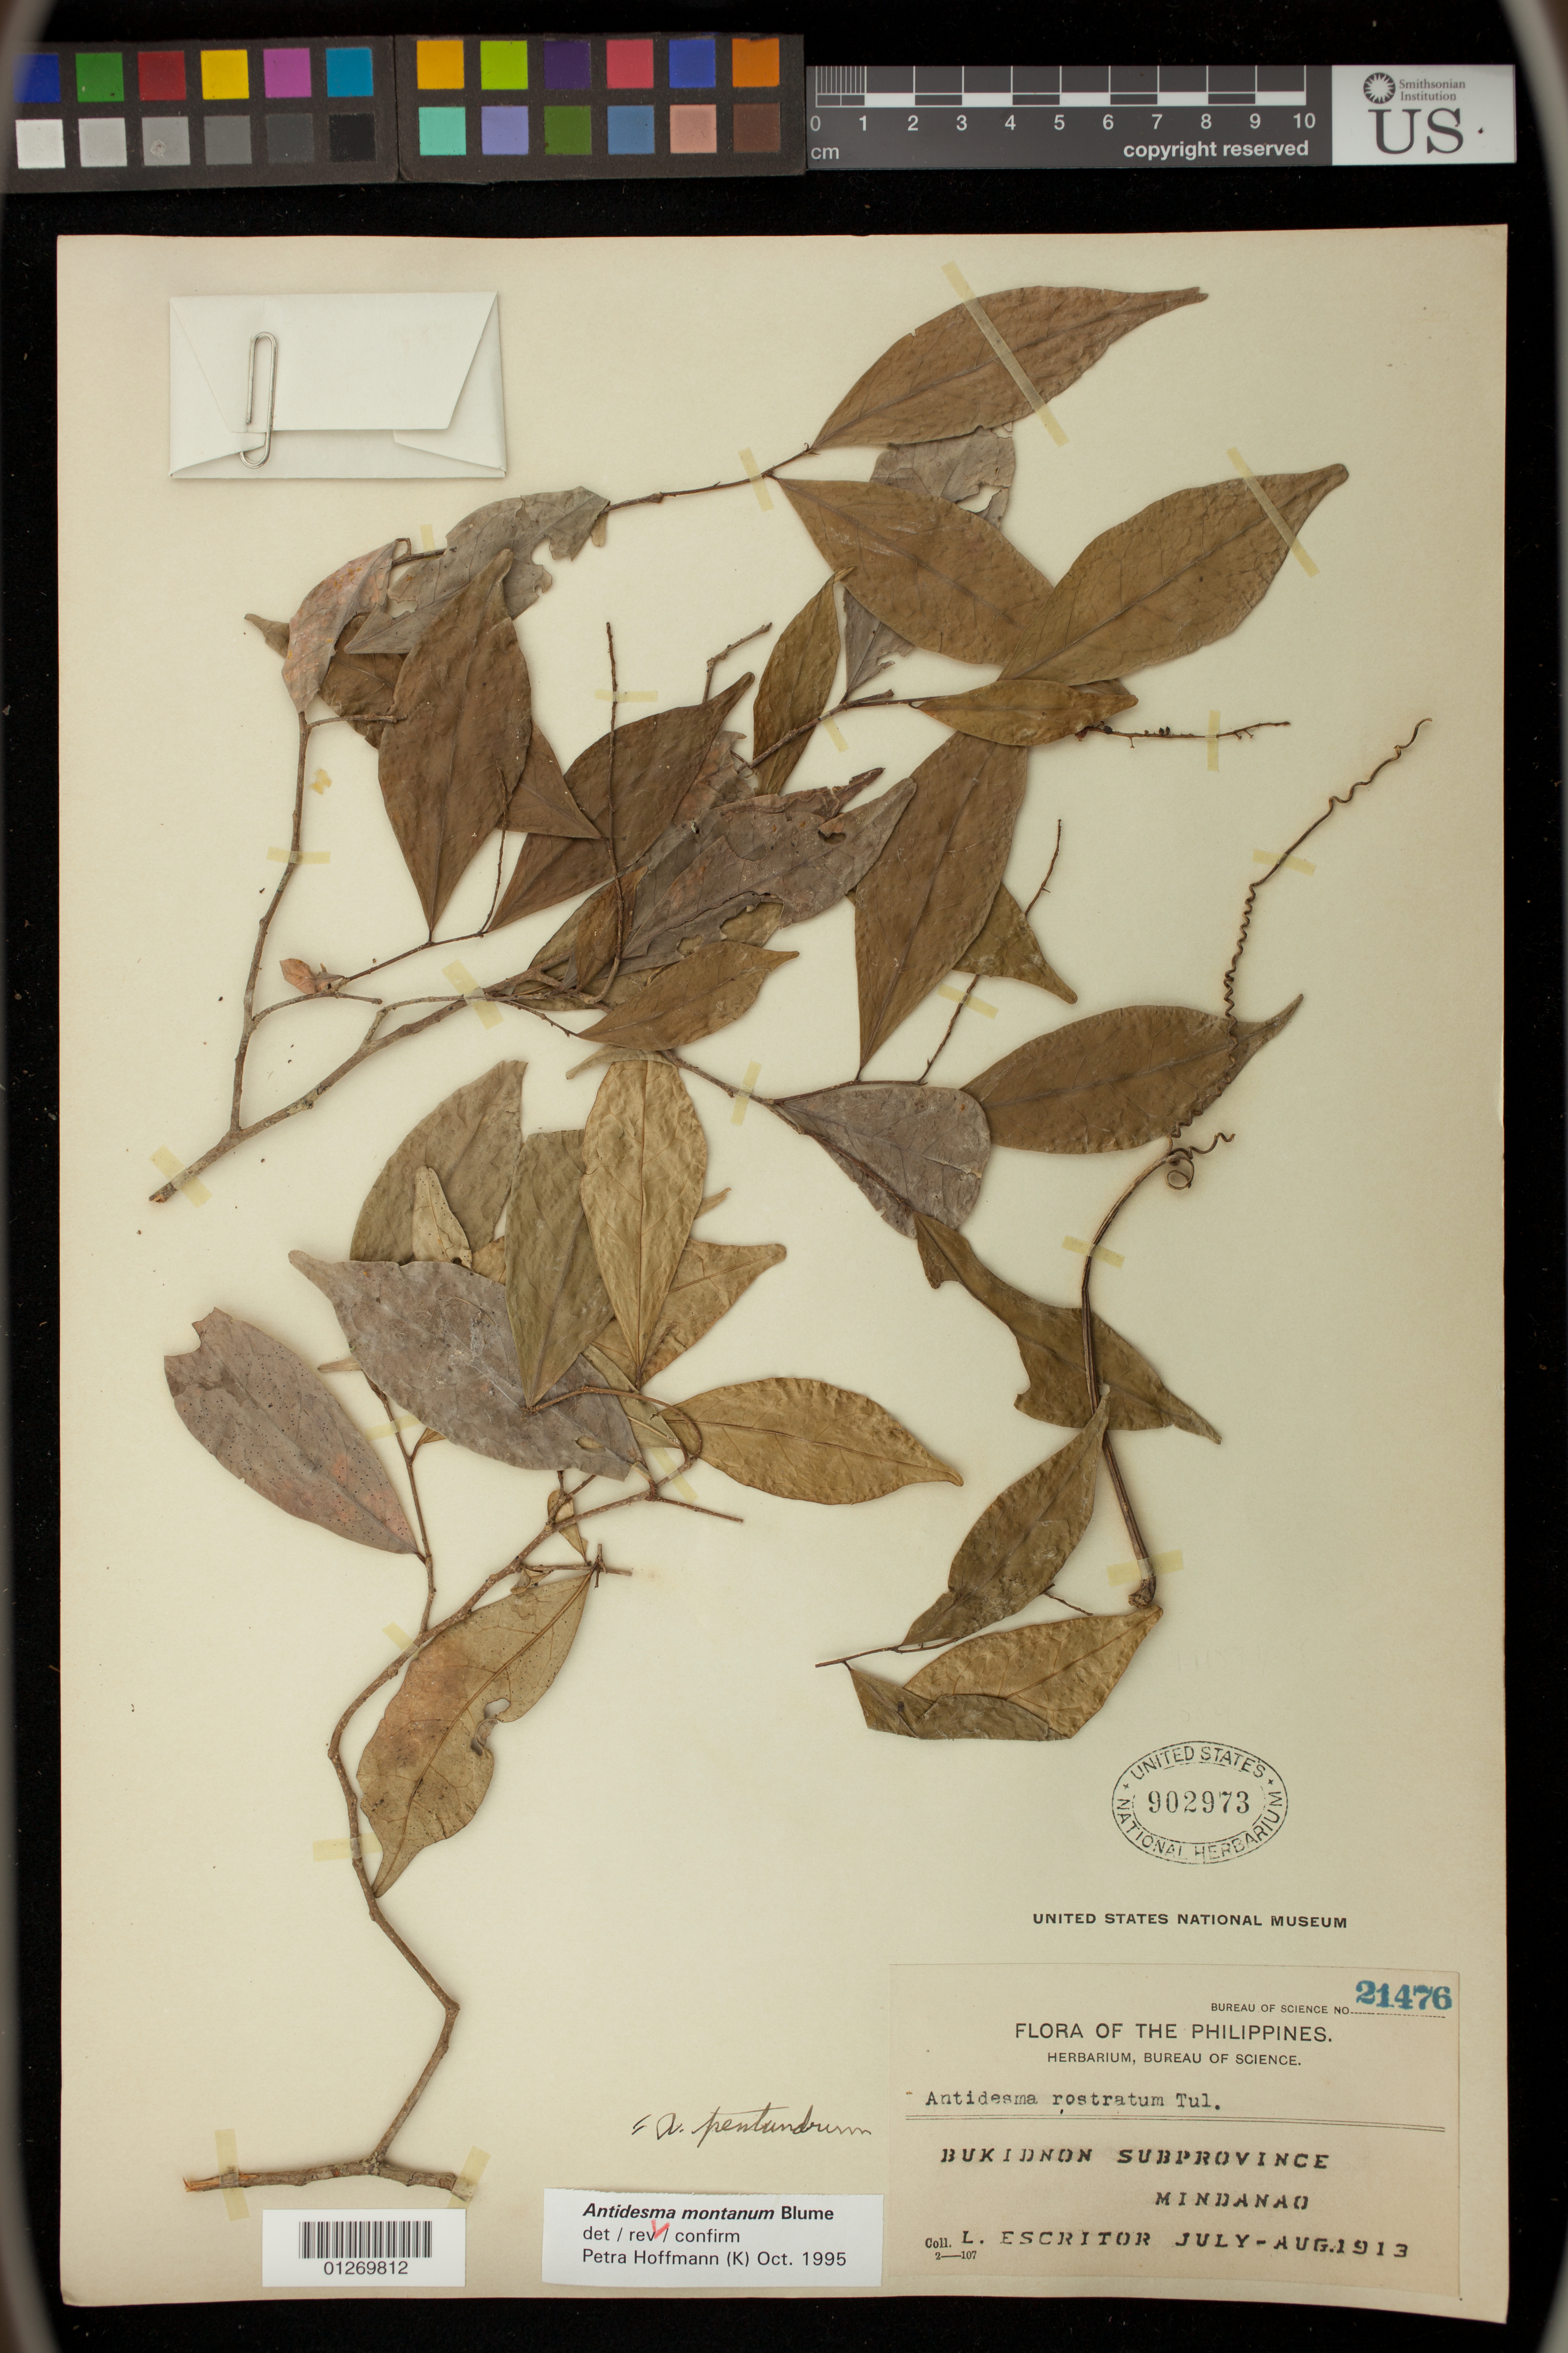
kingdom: Plantae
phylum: Tracheophyta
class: Magnoliopsida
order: Malpighiales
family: Phyllanthaceae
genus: Antidesma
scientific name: Antidesma montanum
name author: Blume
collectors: L. Escritor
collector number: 21476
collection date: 1913-07/1913-08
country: Philippines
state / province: Northern Mindanao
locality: Burkidnon Subprovince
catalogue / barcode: US 902973